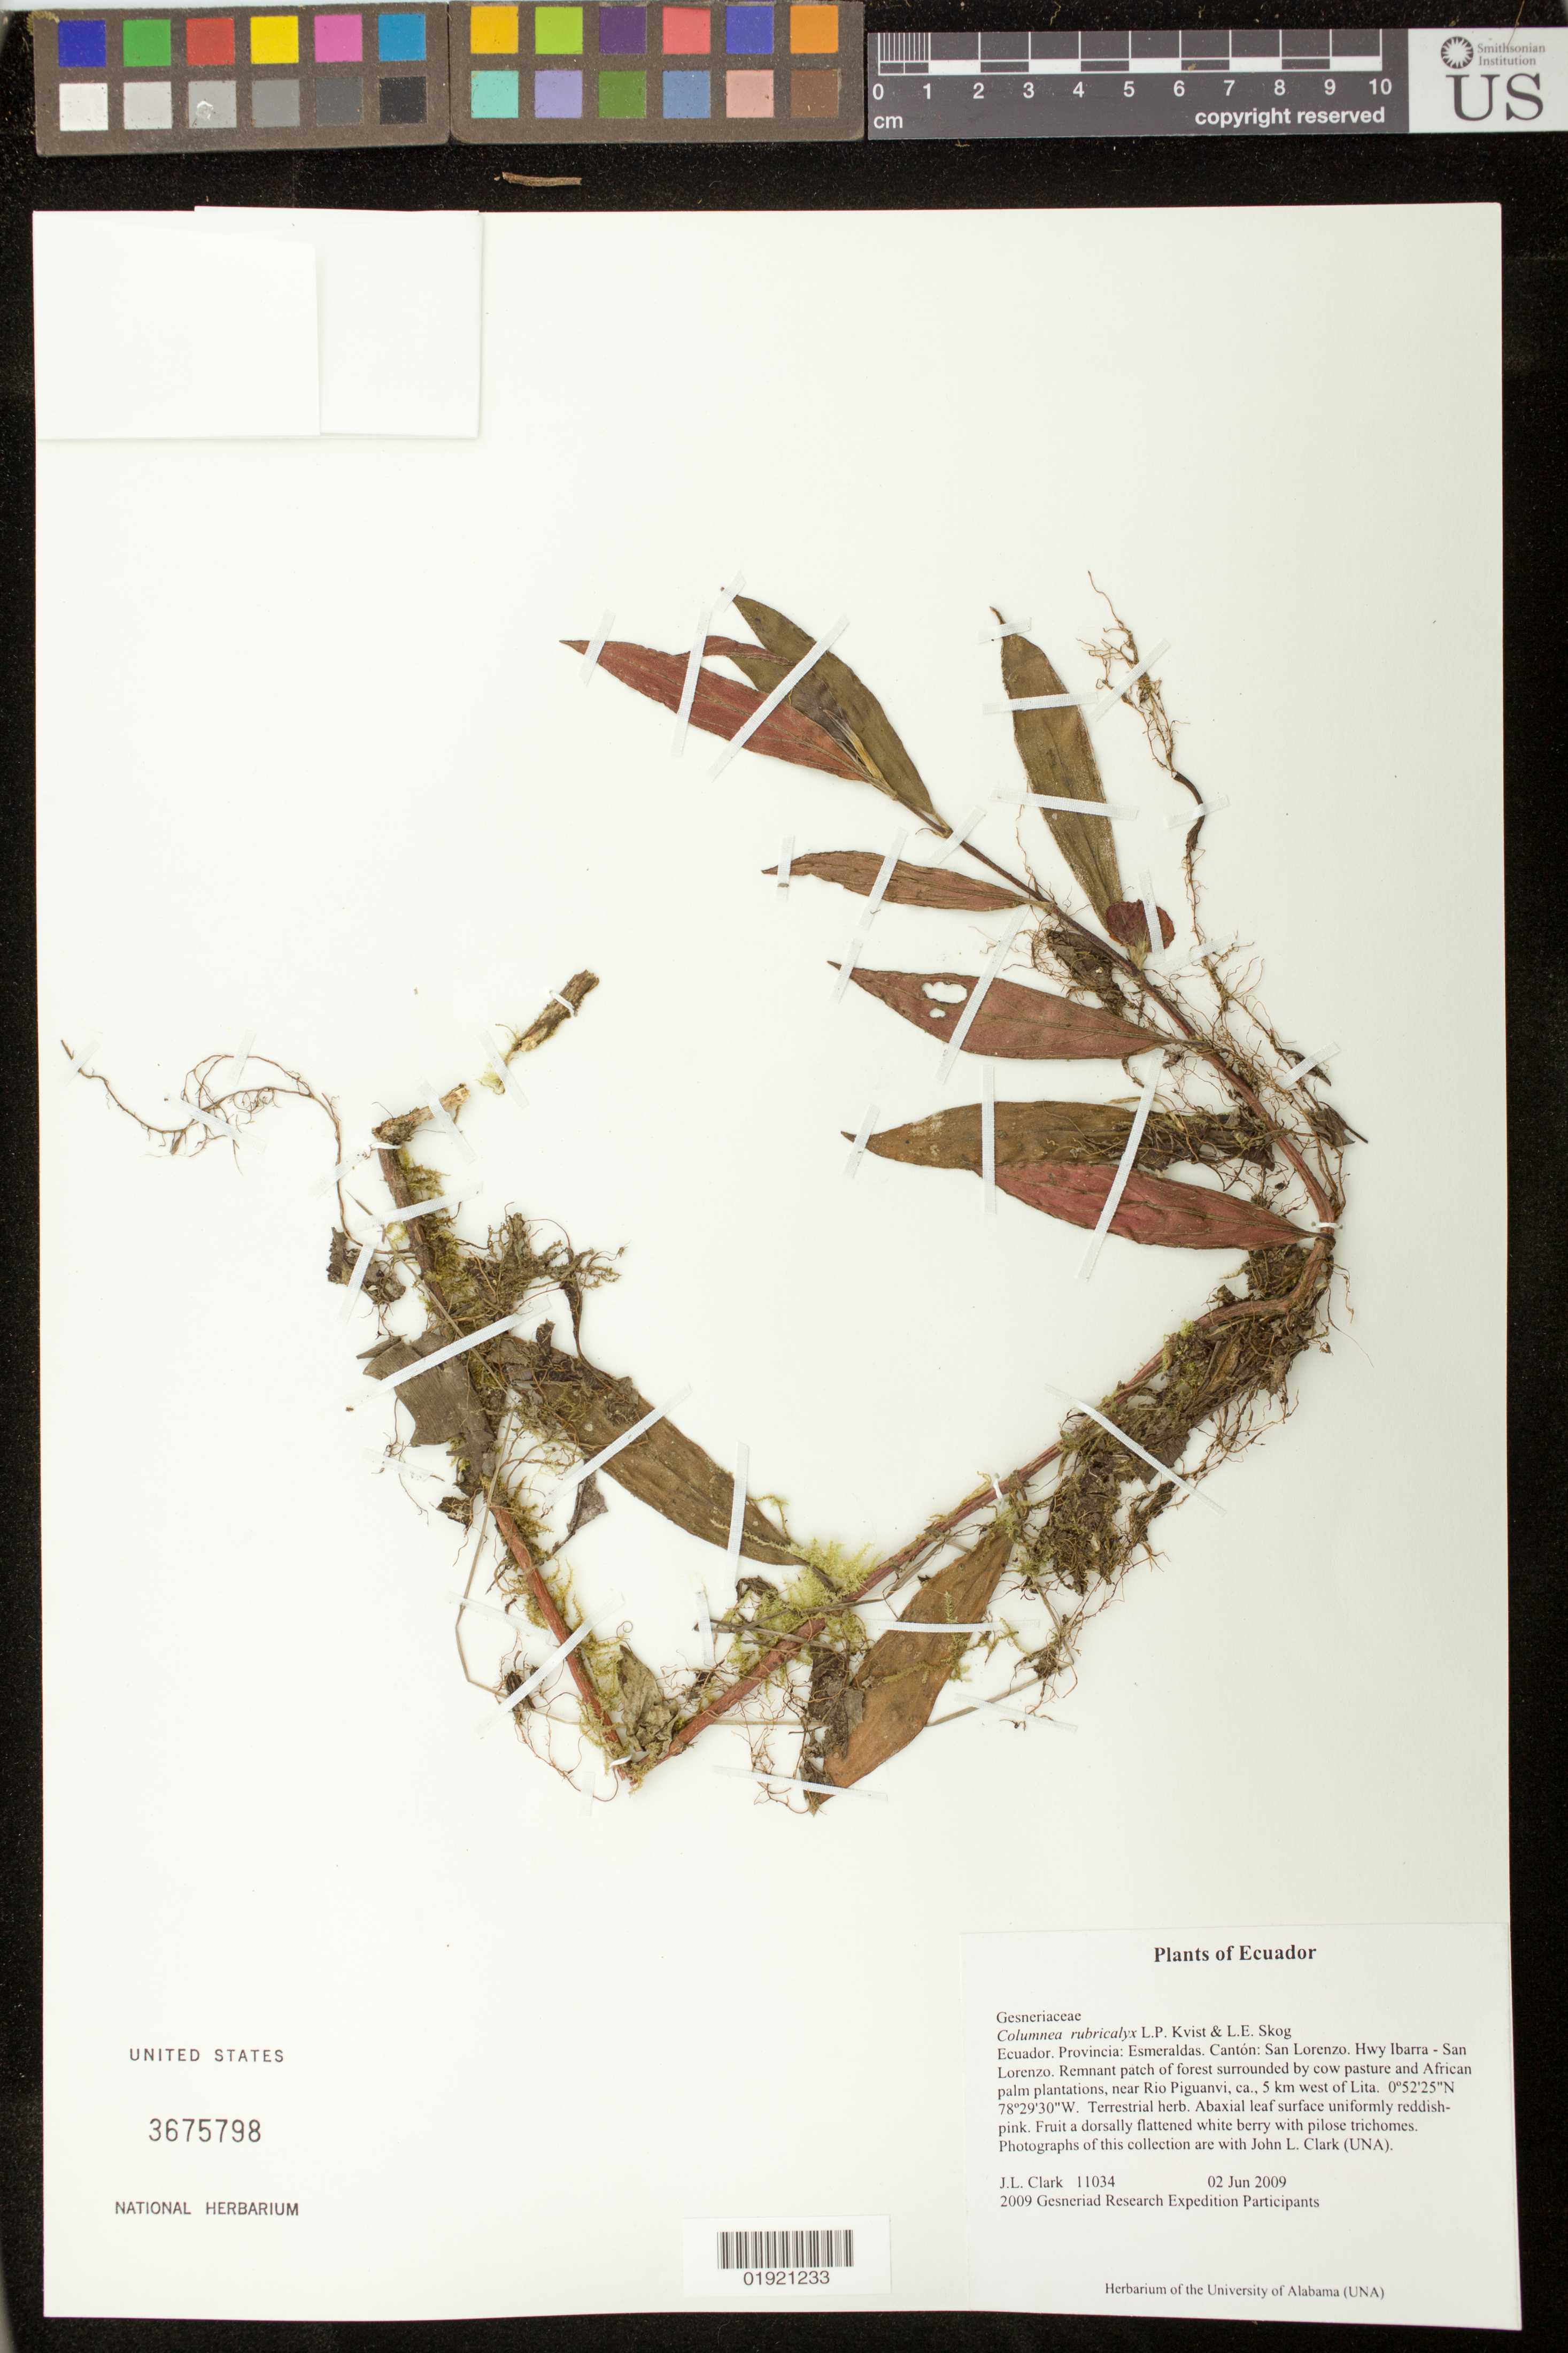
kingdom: Plantae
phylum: Tracheophyta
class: Magnoliopsida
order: Lamiales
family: Gesneriaceae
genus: Columnea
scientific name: Columnea rubricalyx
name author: L.P. Kvist & L.E. Skog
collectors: J. L. Clark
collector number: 11034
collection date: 2009-06-02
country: Ecuador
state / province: Esmeraldas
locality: Canton: San Lorenzo. Hwy Ibarra - San Lorenzo. Remnant patch of forest surrounded by cow pasture and African palm plantations, near Rio Piguanvi, ca., 5 km west of Lita.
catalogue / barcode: US 3675798